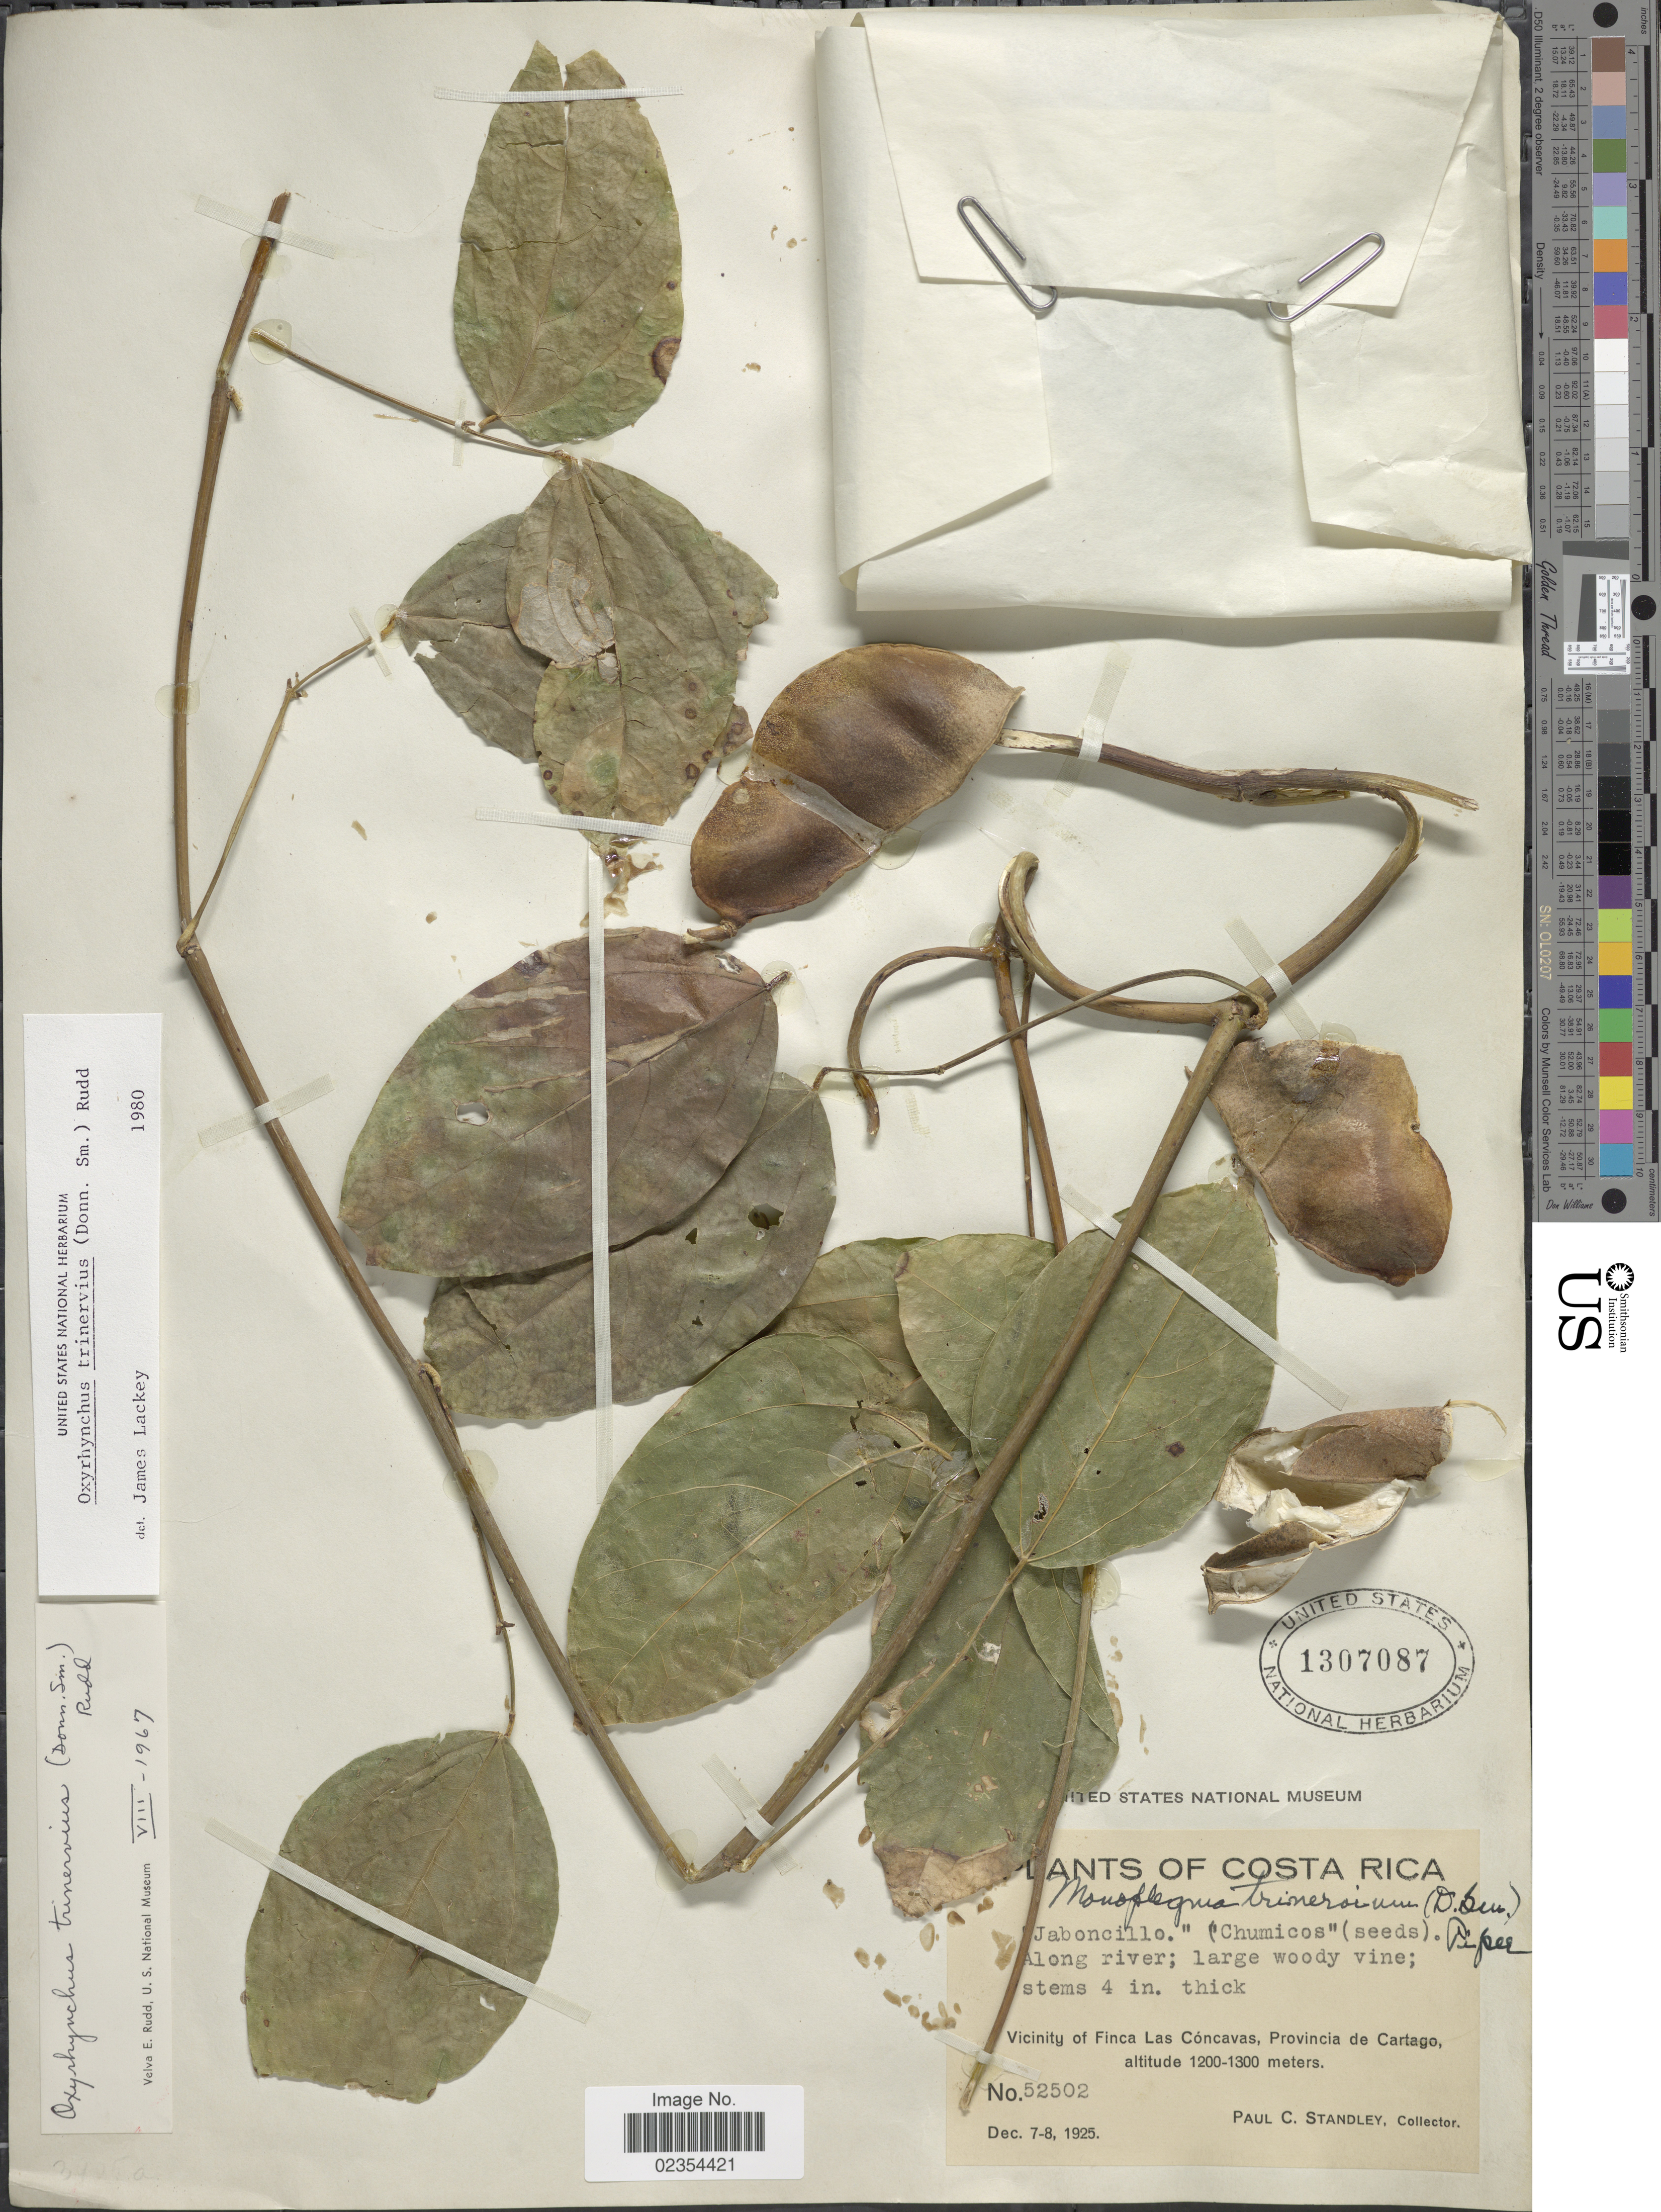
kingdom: Plantae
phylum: Tracheophyta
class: Magnoliopsida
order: Fabales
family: Fabaceae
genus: Oxyrhynchus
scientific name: Oxyrhynchus trinervius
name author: (Donn. Sm.) Rudd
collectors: P. C. Standley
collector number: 52502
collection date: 1925-12-07/1925-12-08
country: Costa Rica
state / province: Cartago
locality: Vicinity of Finca La Concavas, along river.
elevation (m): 1200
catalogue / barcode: US 1307087